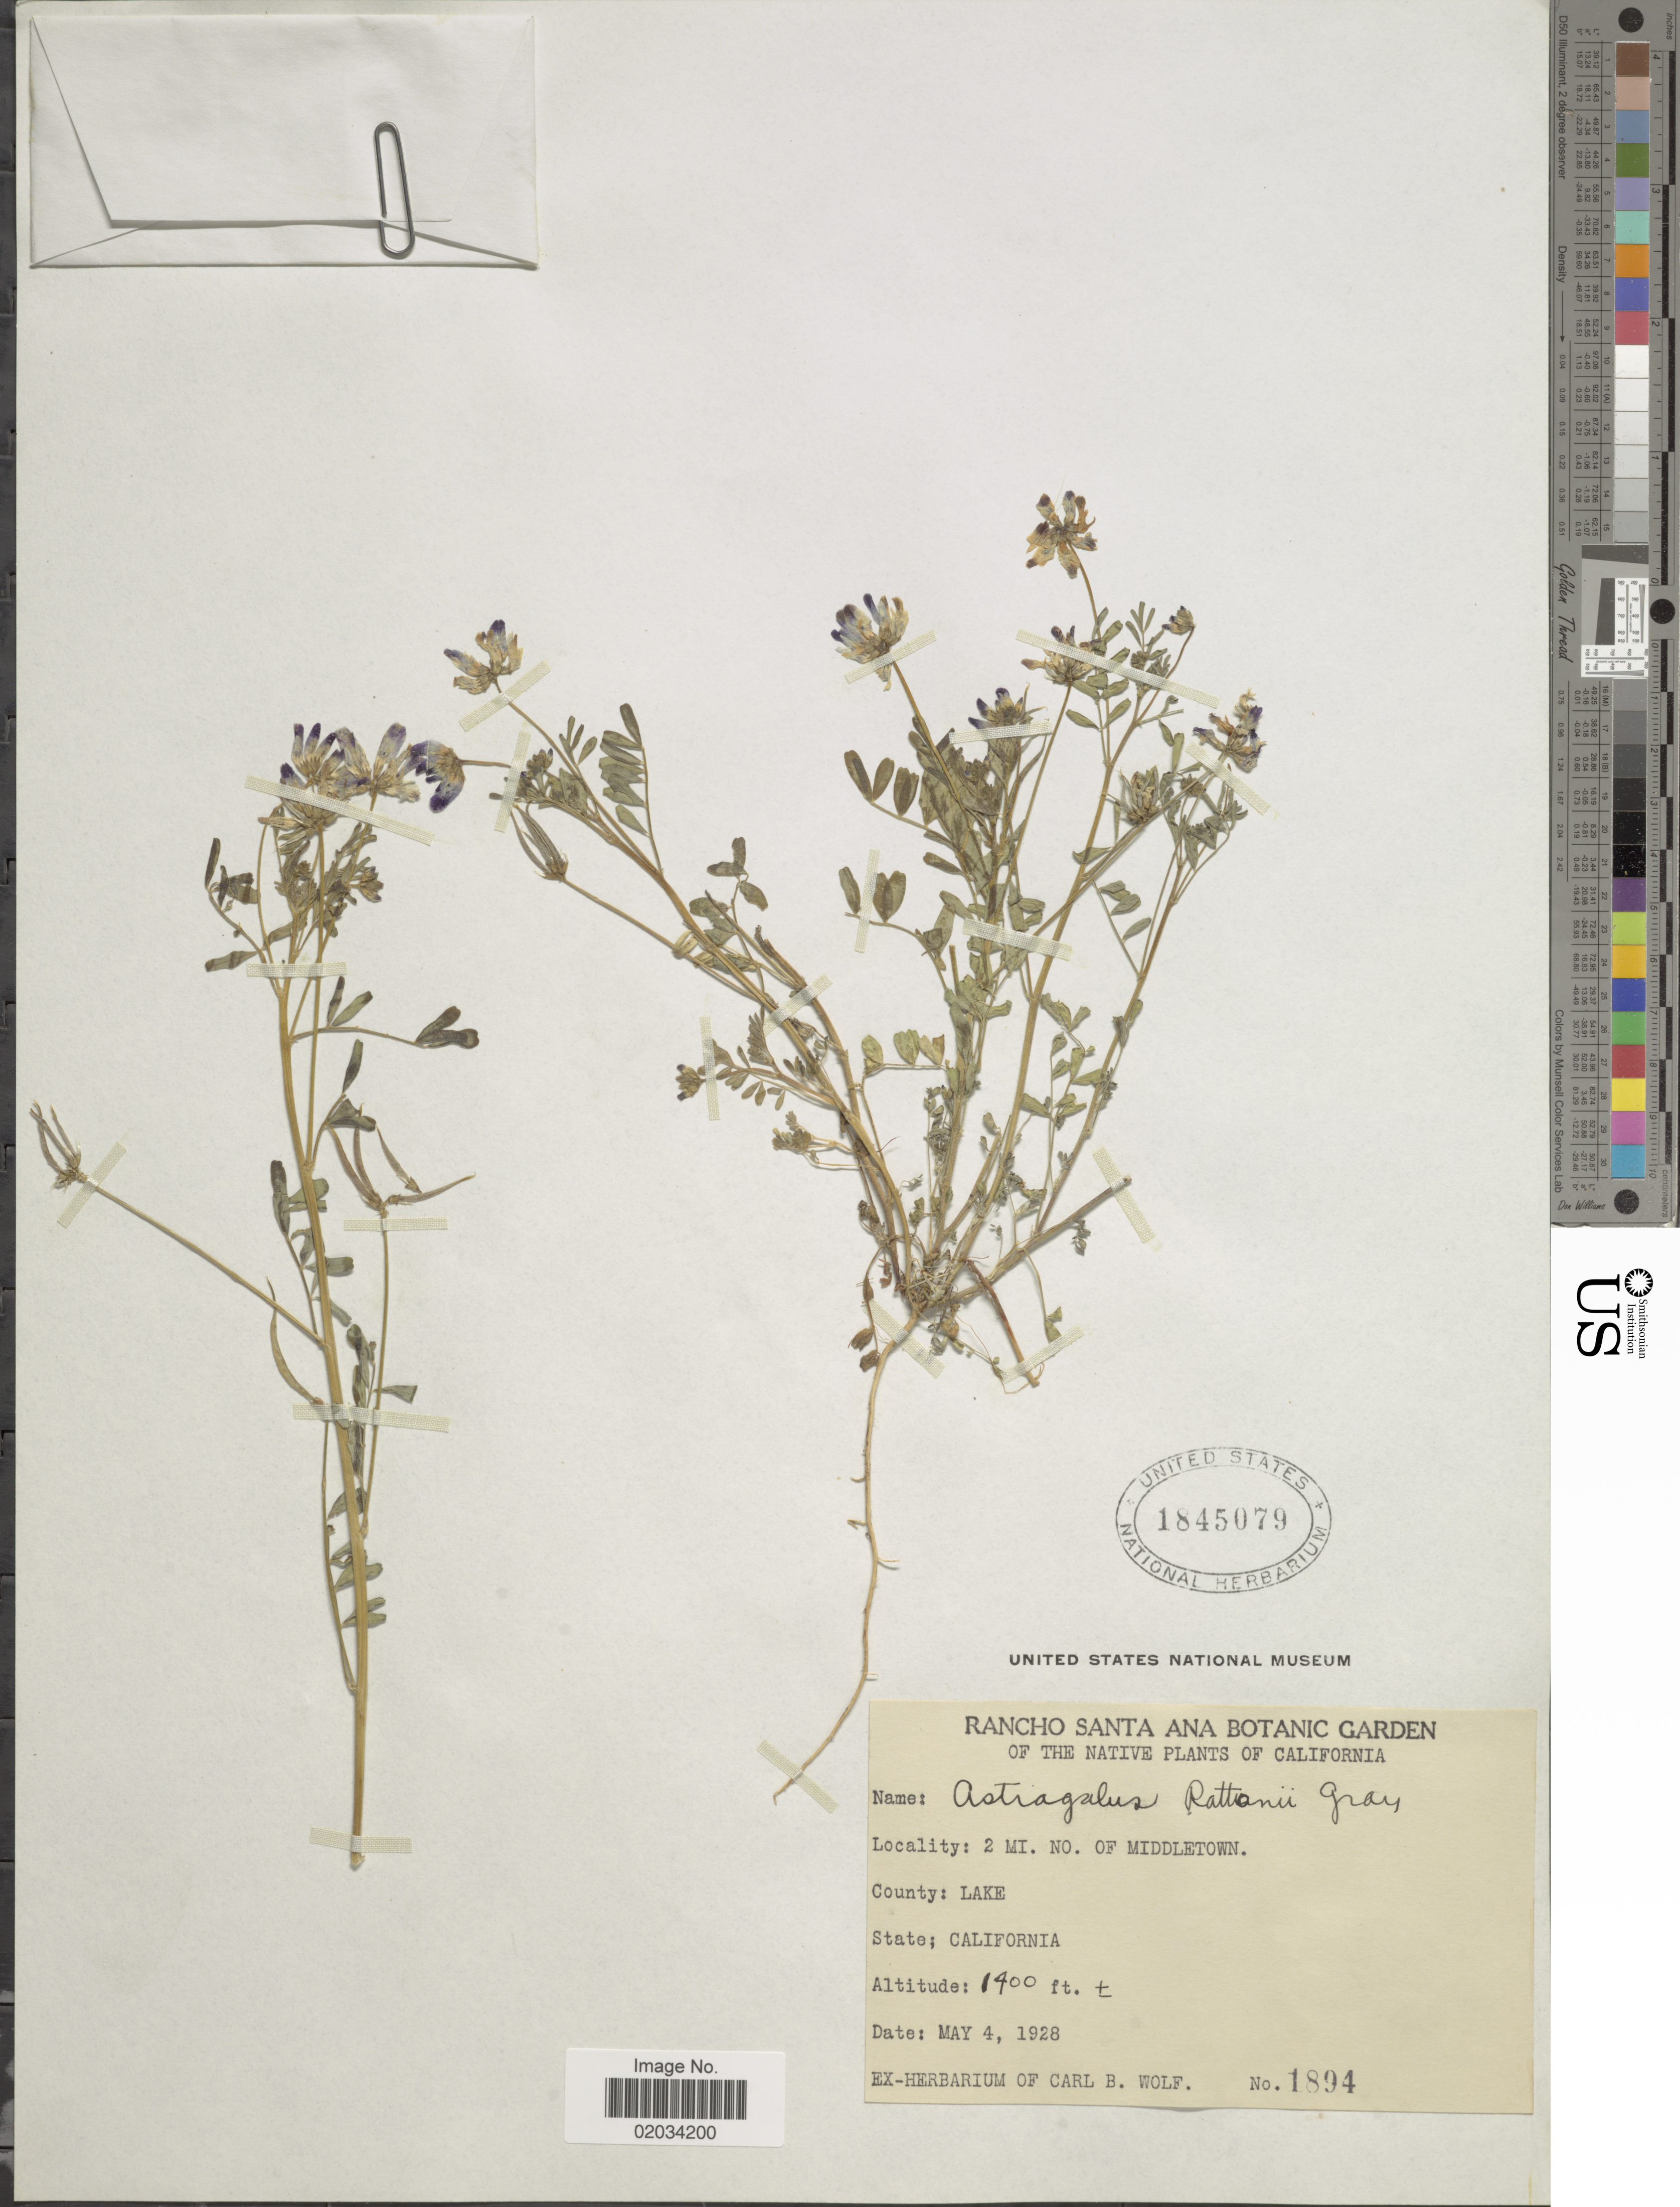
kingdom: Plantae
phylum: Tracheophyta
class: Magnoliopsida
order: Fabales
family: Fabaceae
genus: Astragalus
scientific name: Astragalus rattanii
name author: A. Gray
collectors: ex herb. Carl B. Wolf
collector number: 1894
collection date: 1928-05-04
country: United States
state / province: California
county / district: Lake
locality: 2 mi. NO. of Middletown, County: lake, State California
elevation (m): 427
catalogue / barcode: US 1845079